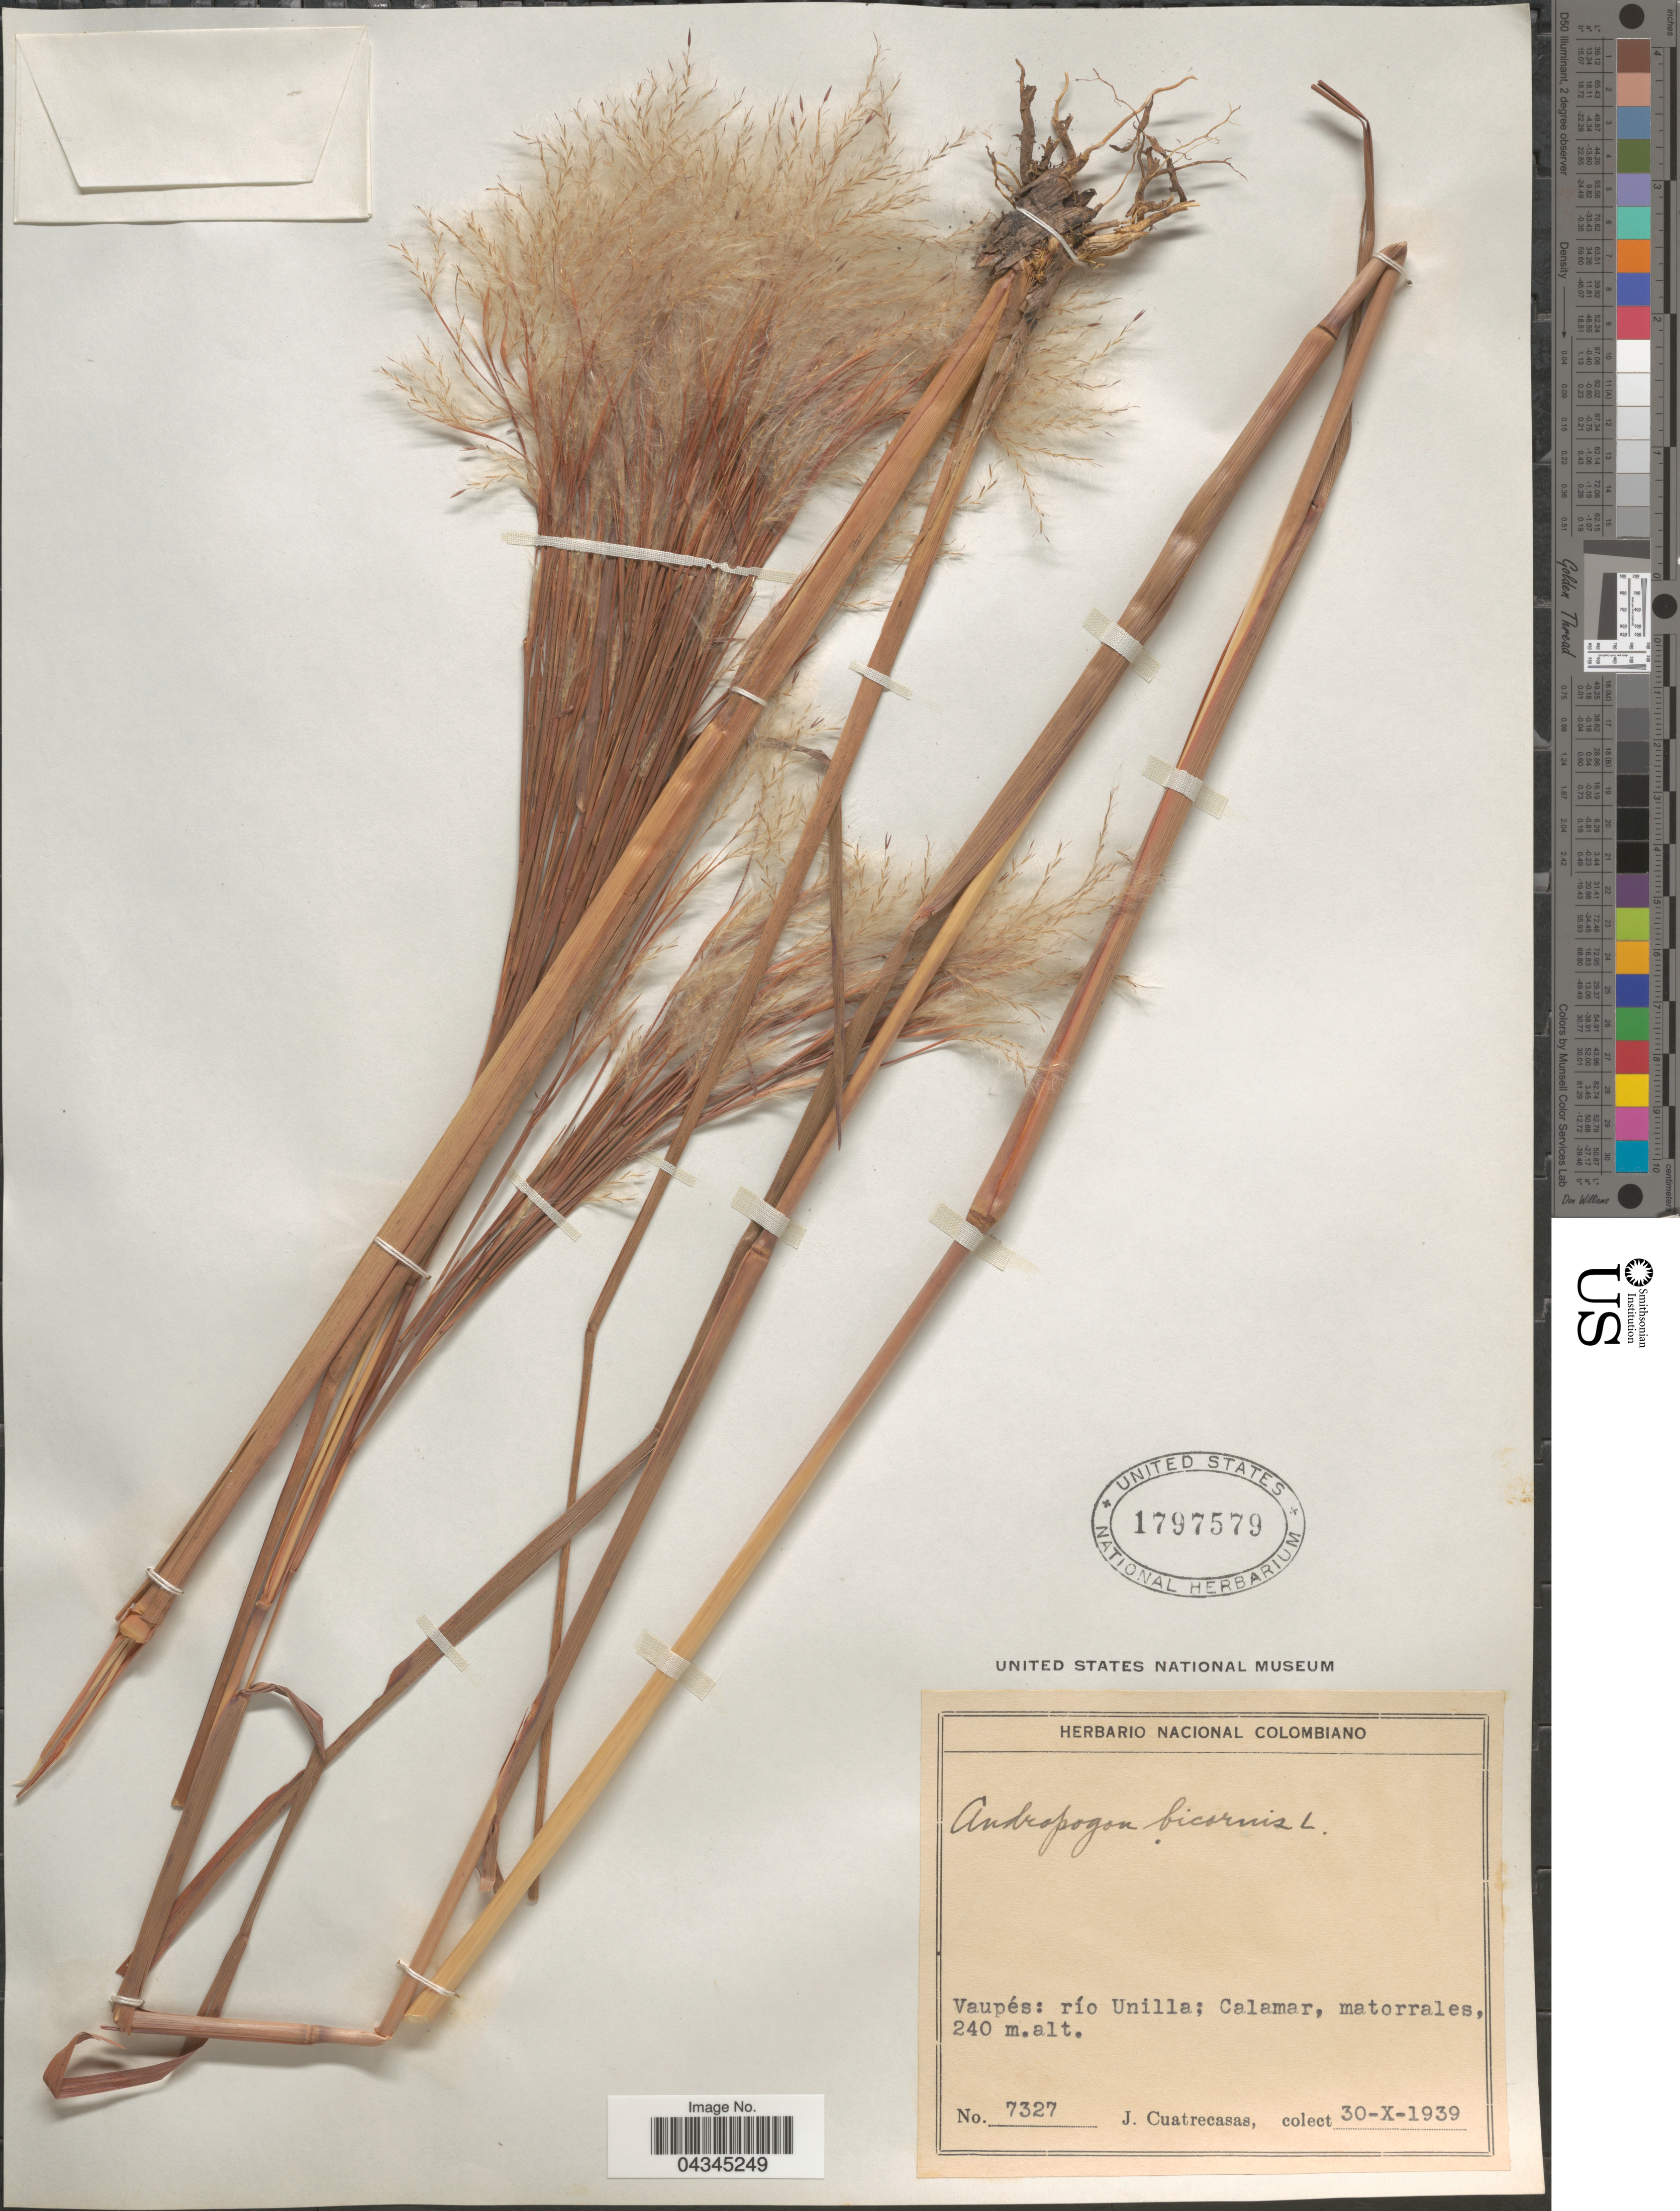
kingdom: Plantae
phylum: Tracheophyta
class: Liliopsida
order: Poales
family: Poaceae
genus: Andropogon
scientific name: Andropogon bicornis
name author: L.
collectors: J. Cuatrecasas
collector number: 7327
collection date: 1939-10-30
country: Colombia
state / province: Vaupés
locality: Río Unilla; Calamar, matorrales.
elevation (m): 240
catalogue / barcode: US 1797579